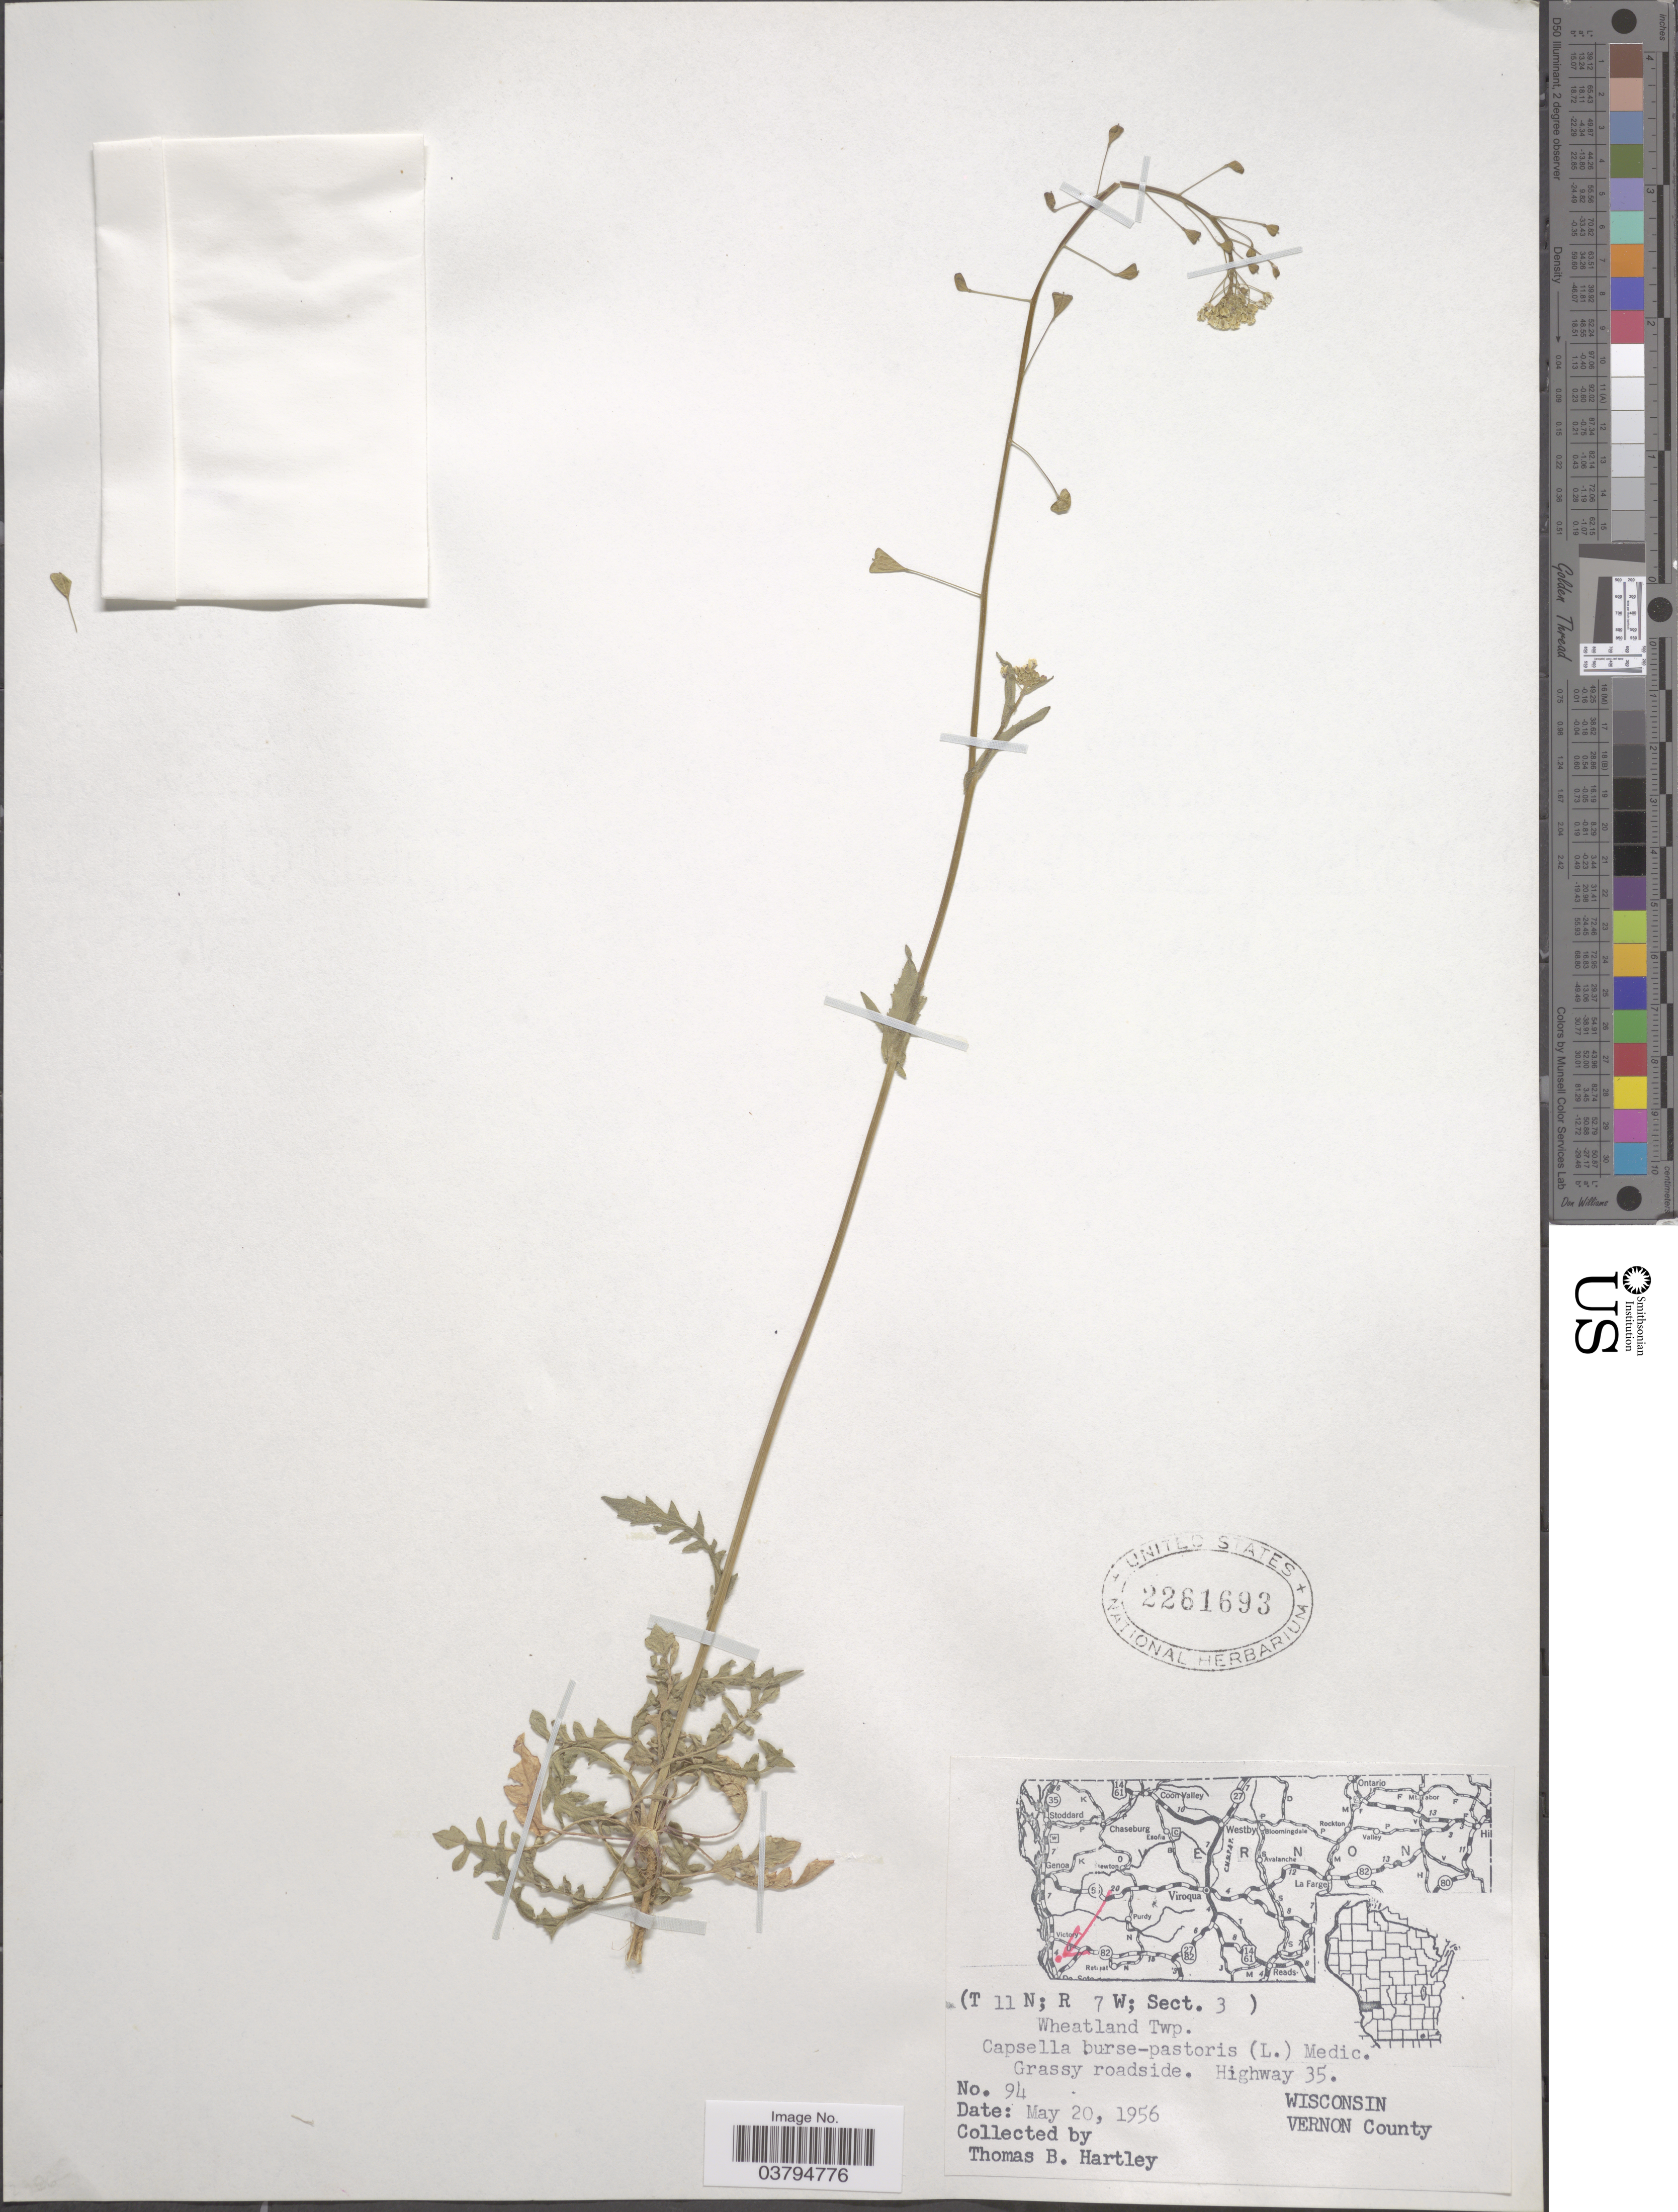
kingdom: Plantae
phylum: Tracheophyta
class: Magnoliopsida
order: Brassicales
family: Brassicaceae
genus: Capsella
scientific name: Capsella bursa-pastoris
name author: (L.) Medik.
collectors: T. Hartley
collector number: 94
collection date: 1956-05-20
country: United States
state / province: Wisconsin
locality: (T 11 N; R 7 W; Sect. 3) Wheatland Twp. Highway 35. Vernon County.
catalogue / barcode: US 2261693